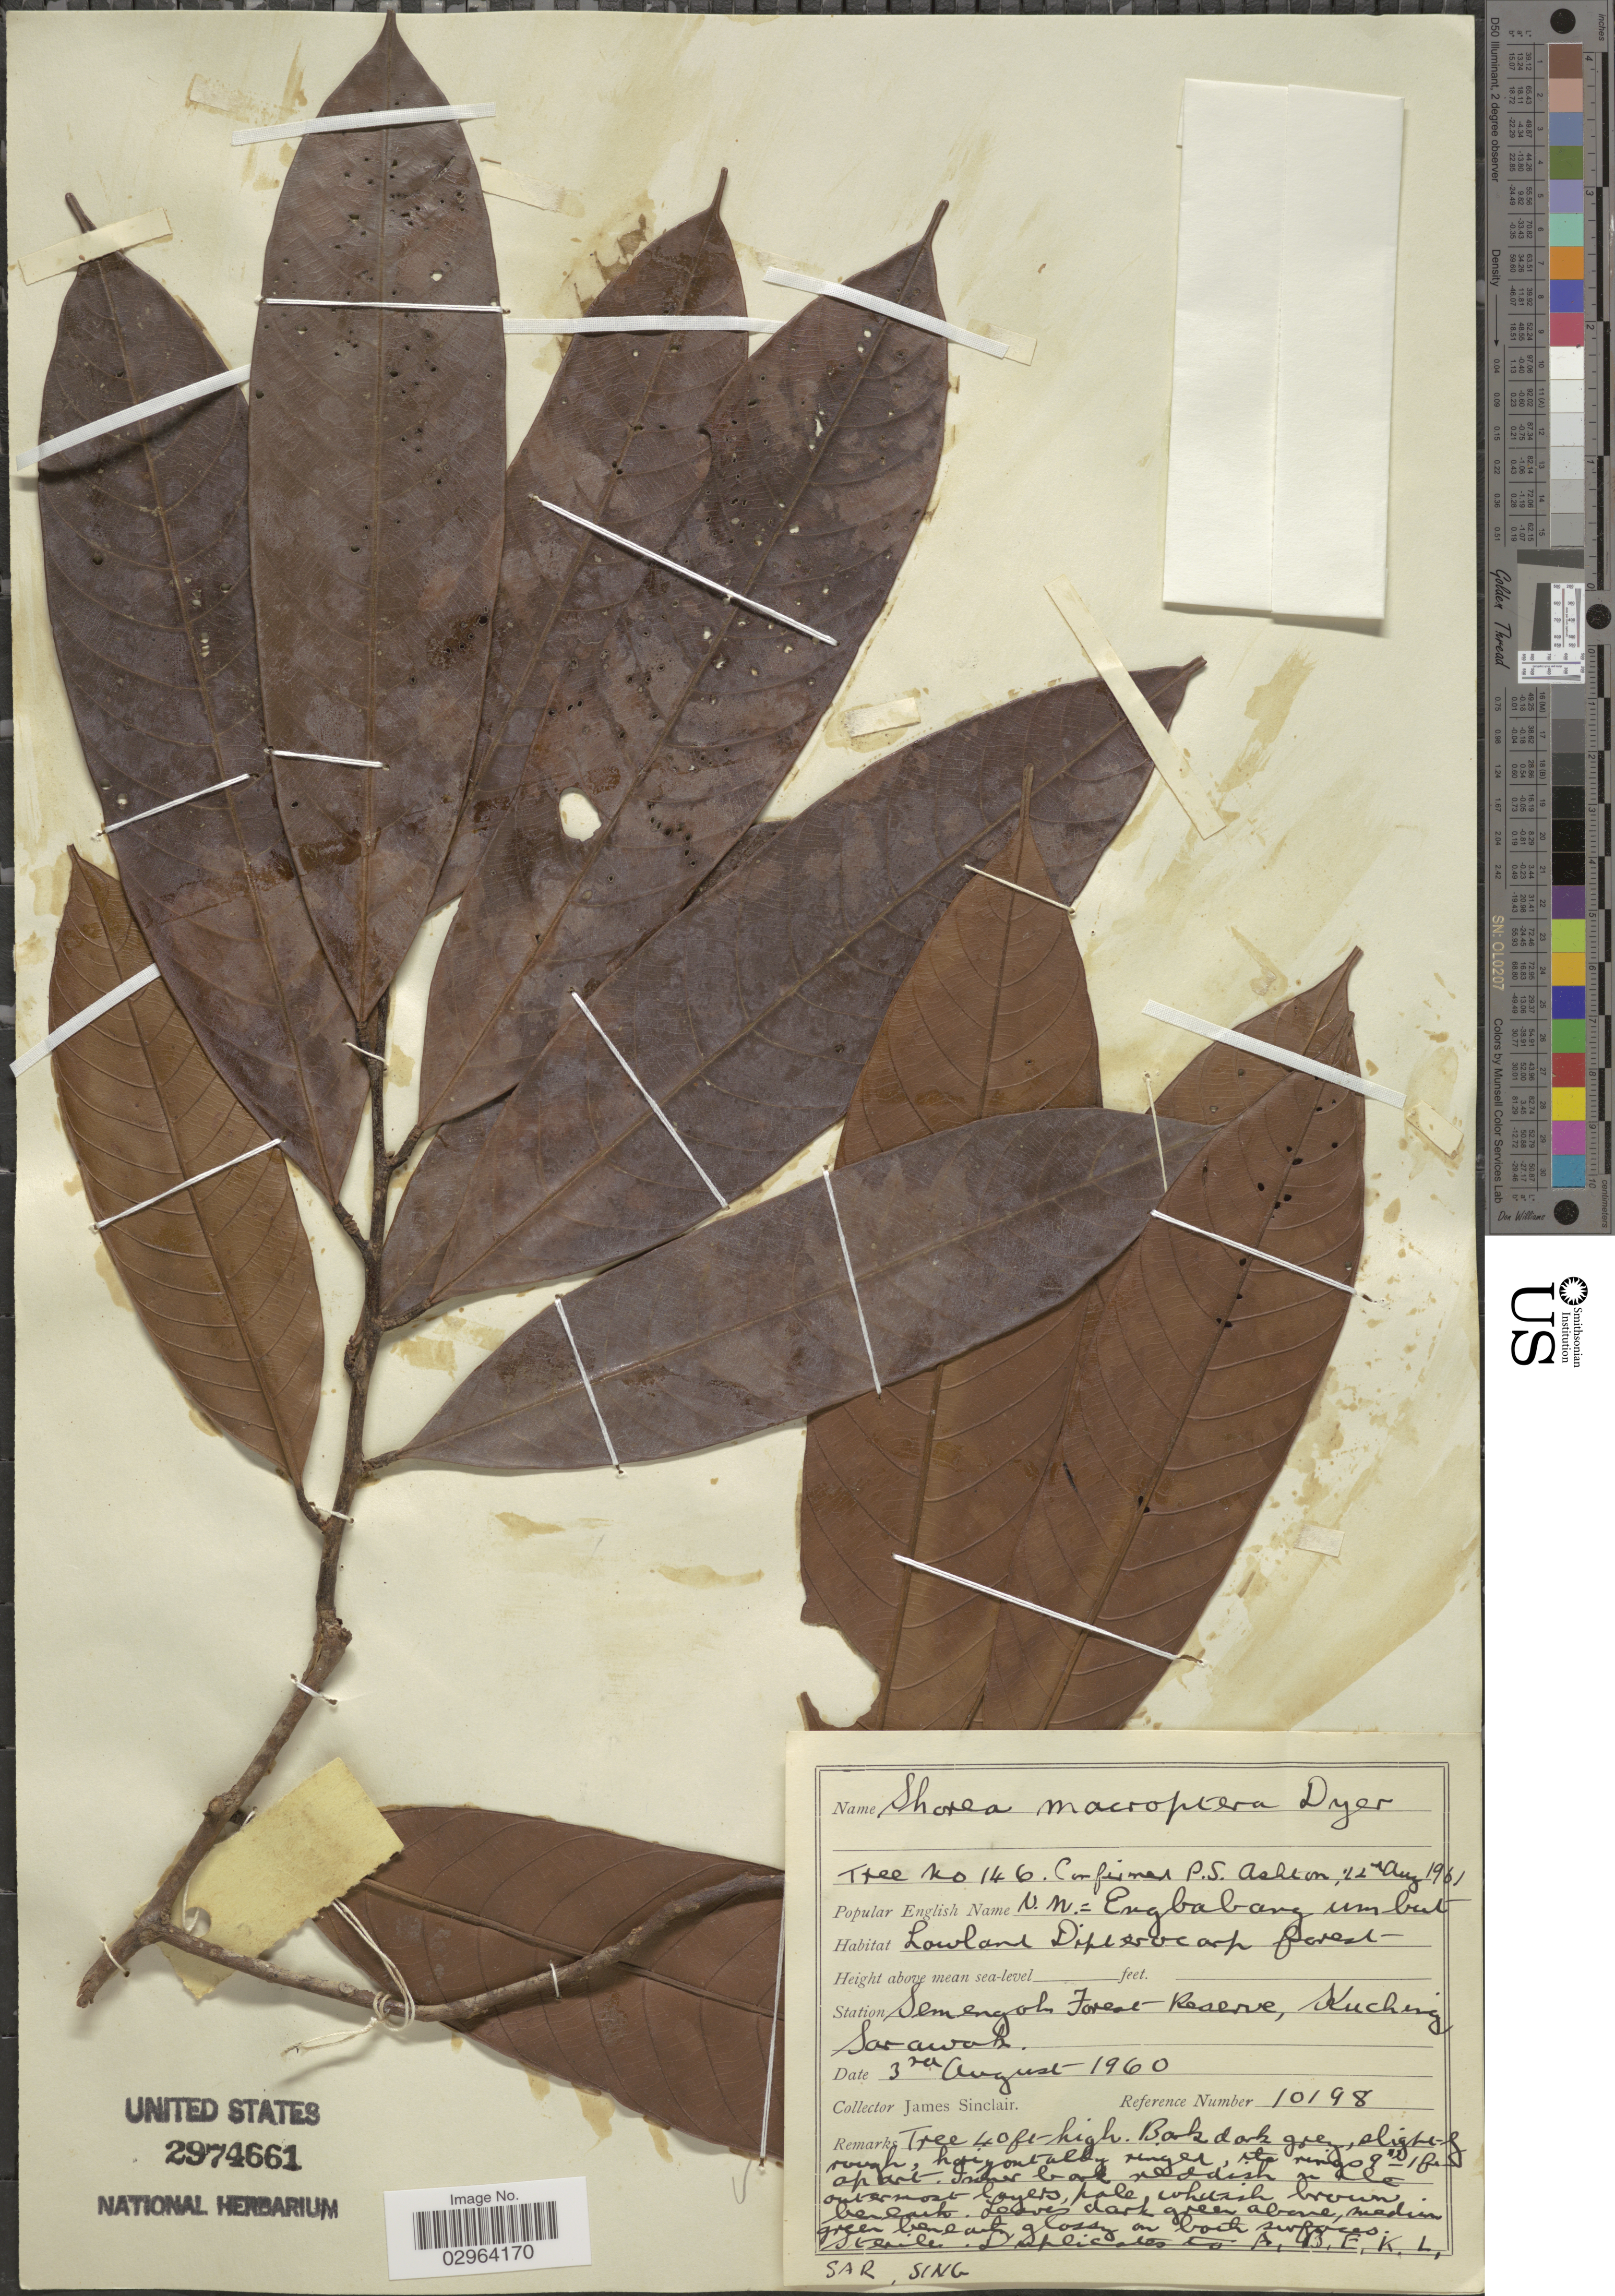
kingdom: Plantae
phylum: Tracheophyta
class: Magnoliopsida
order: Malvales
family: Dipterocarpaceae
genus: Rubroshorea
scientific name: Rubroshorea macroptera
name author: (Dyer) P.S. Ashton & J. Heck.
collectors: J. Sinclair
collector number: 10198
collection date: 1960-08-03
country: Malaysia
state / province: Sarawak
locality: Station Semengoh Forest Reserve, Kuching.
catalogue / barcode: US 2974661